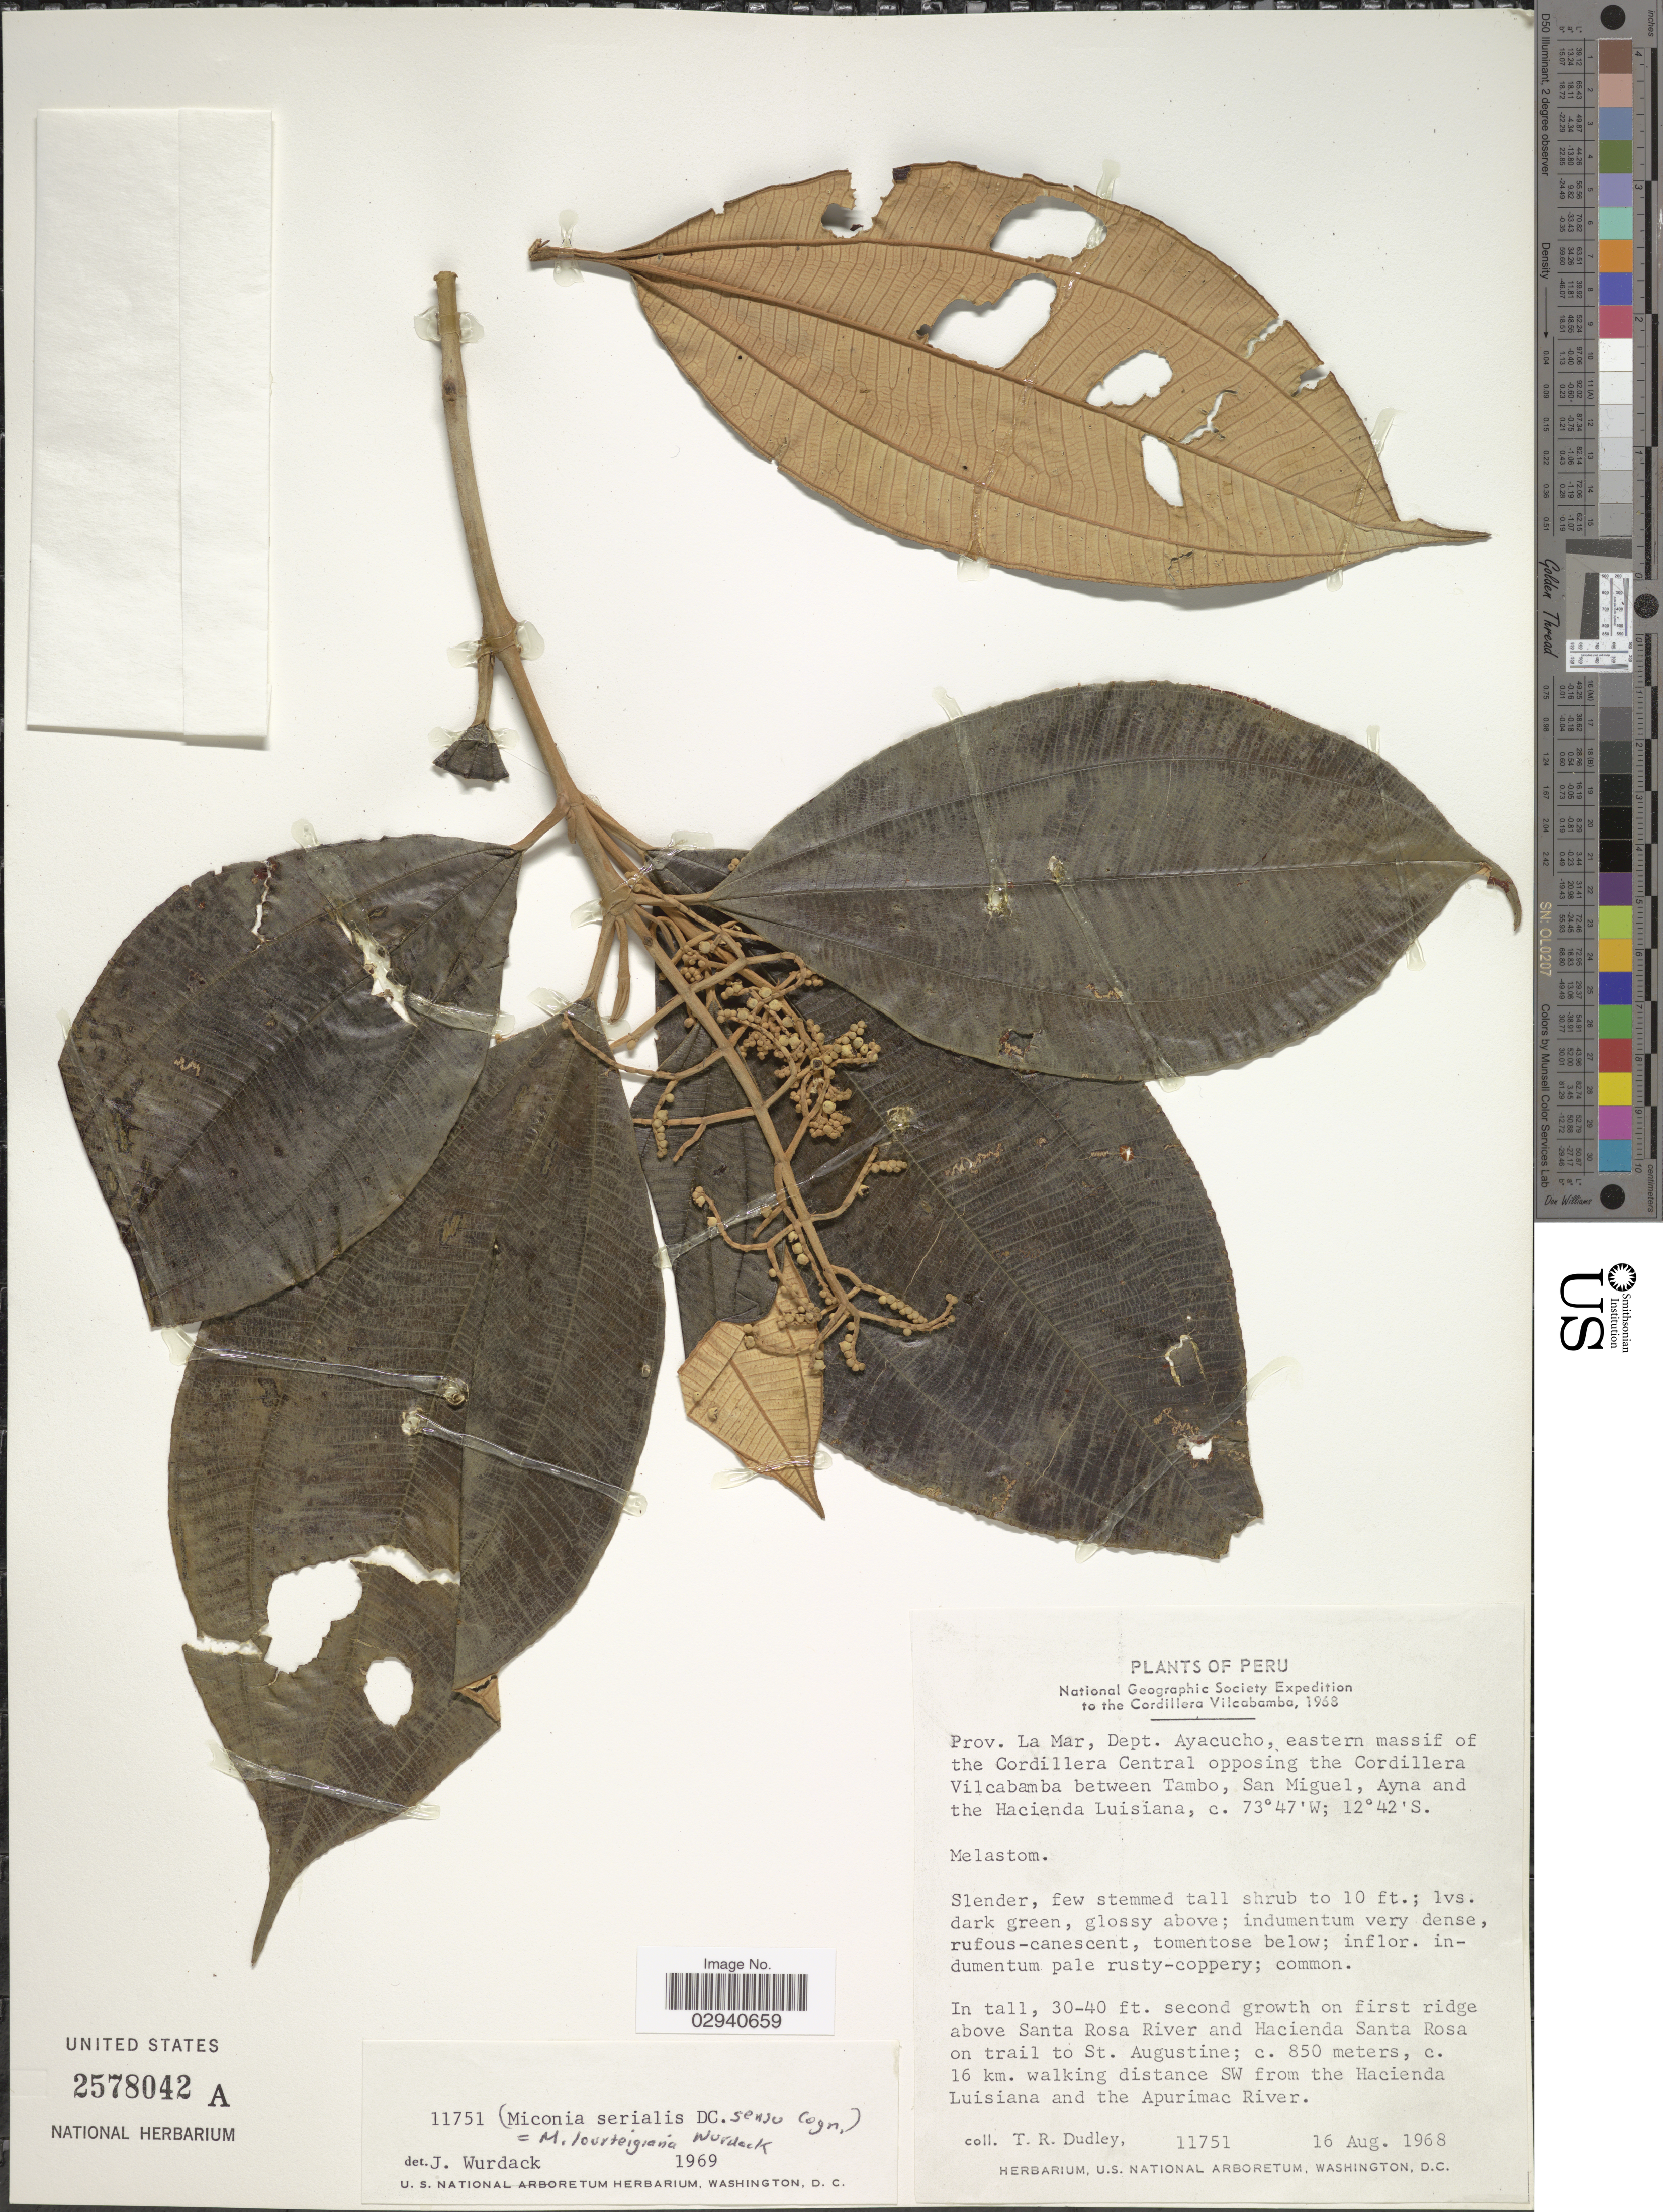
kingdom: Plantae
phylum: Tracheophyta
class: Magnoliopsida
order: Myrtales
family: Melastomataceae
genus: Miconia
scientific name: Miconia lourteigiana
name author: Wurdack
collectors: T. R. Dudley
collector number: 11751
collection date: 1968-08-16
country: Peru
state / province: Ayacucho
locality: Cordillera Vilcabamba. Prov. La Mar, Dept. Ayacucho, eastern massif of the Cordillera Central opposing the Cordillera Vilcabamba between Tambo, San Miguel, Ayna and the Hacienda Luisiana. First ridge above Santa Rosa river and Hacienda Santa Rosa on trail to St. Augustine. C. 16 km. walking distance SW from the Hacienda Luisiana and the Apurimac River.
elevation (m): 850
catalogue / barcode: US 2578042A